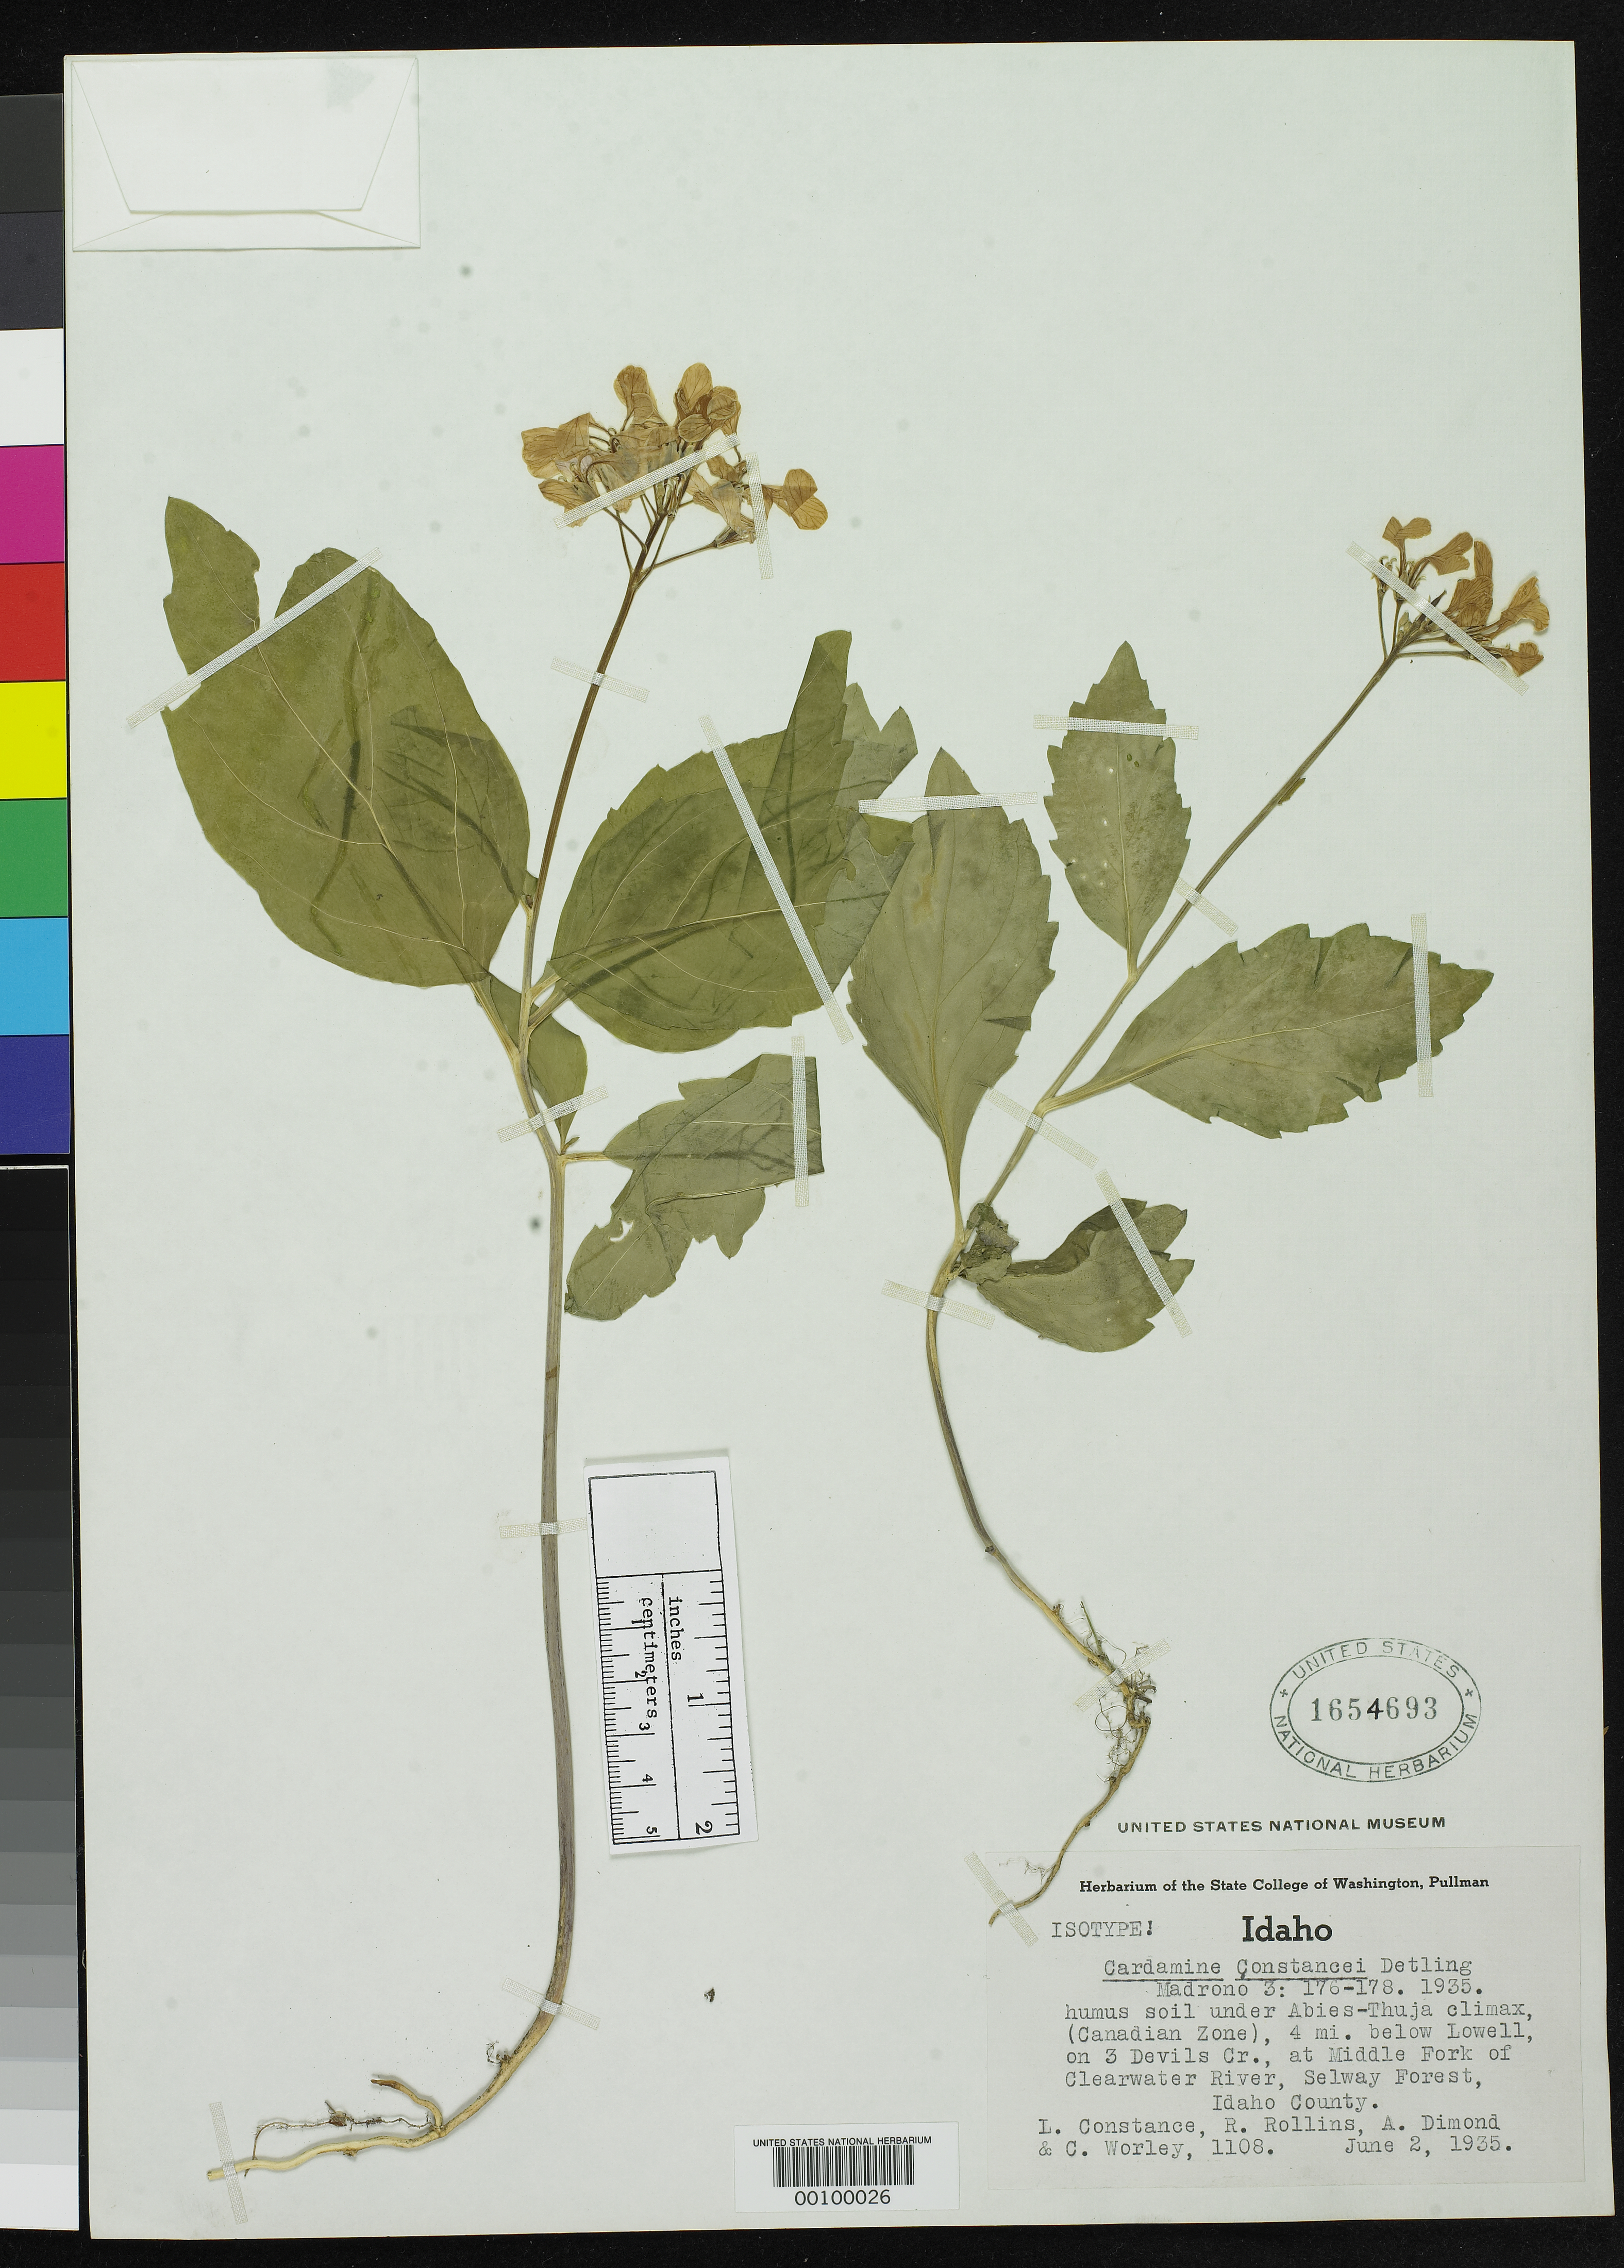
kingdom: Plantae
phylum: Tracheophyta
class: Magnoliopsida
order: Brassicales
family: Brassicaceae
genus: Cardamine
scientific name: Cardamine constancei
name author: Detling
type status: Isotype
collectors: L. Constance, R. C. Rollins, A. Dimond & C. Worley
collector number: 1108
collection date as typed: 02 Jun 1935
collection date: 1935-06-02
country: United States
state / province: Idaho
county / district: Idaho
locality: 4 mi below Lowell, on Three Devils Creek, at middle fork of Clearwater River.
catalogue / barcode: US 1654693